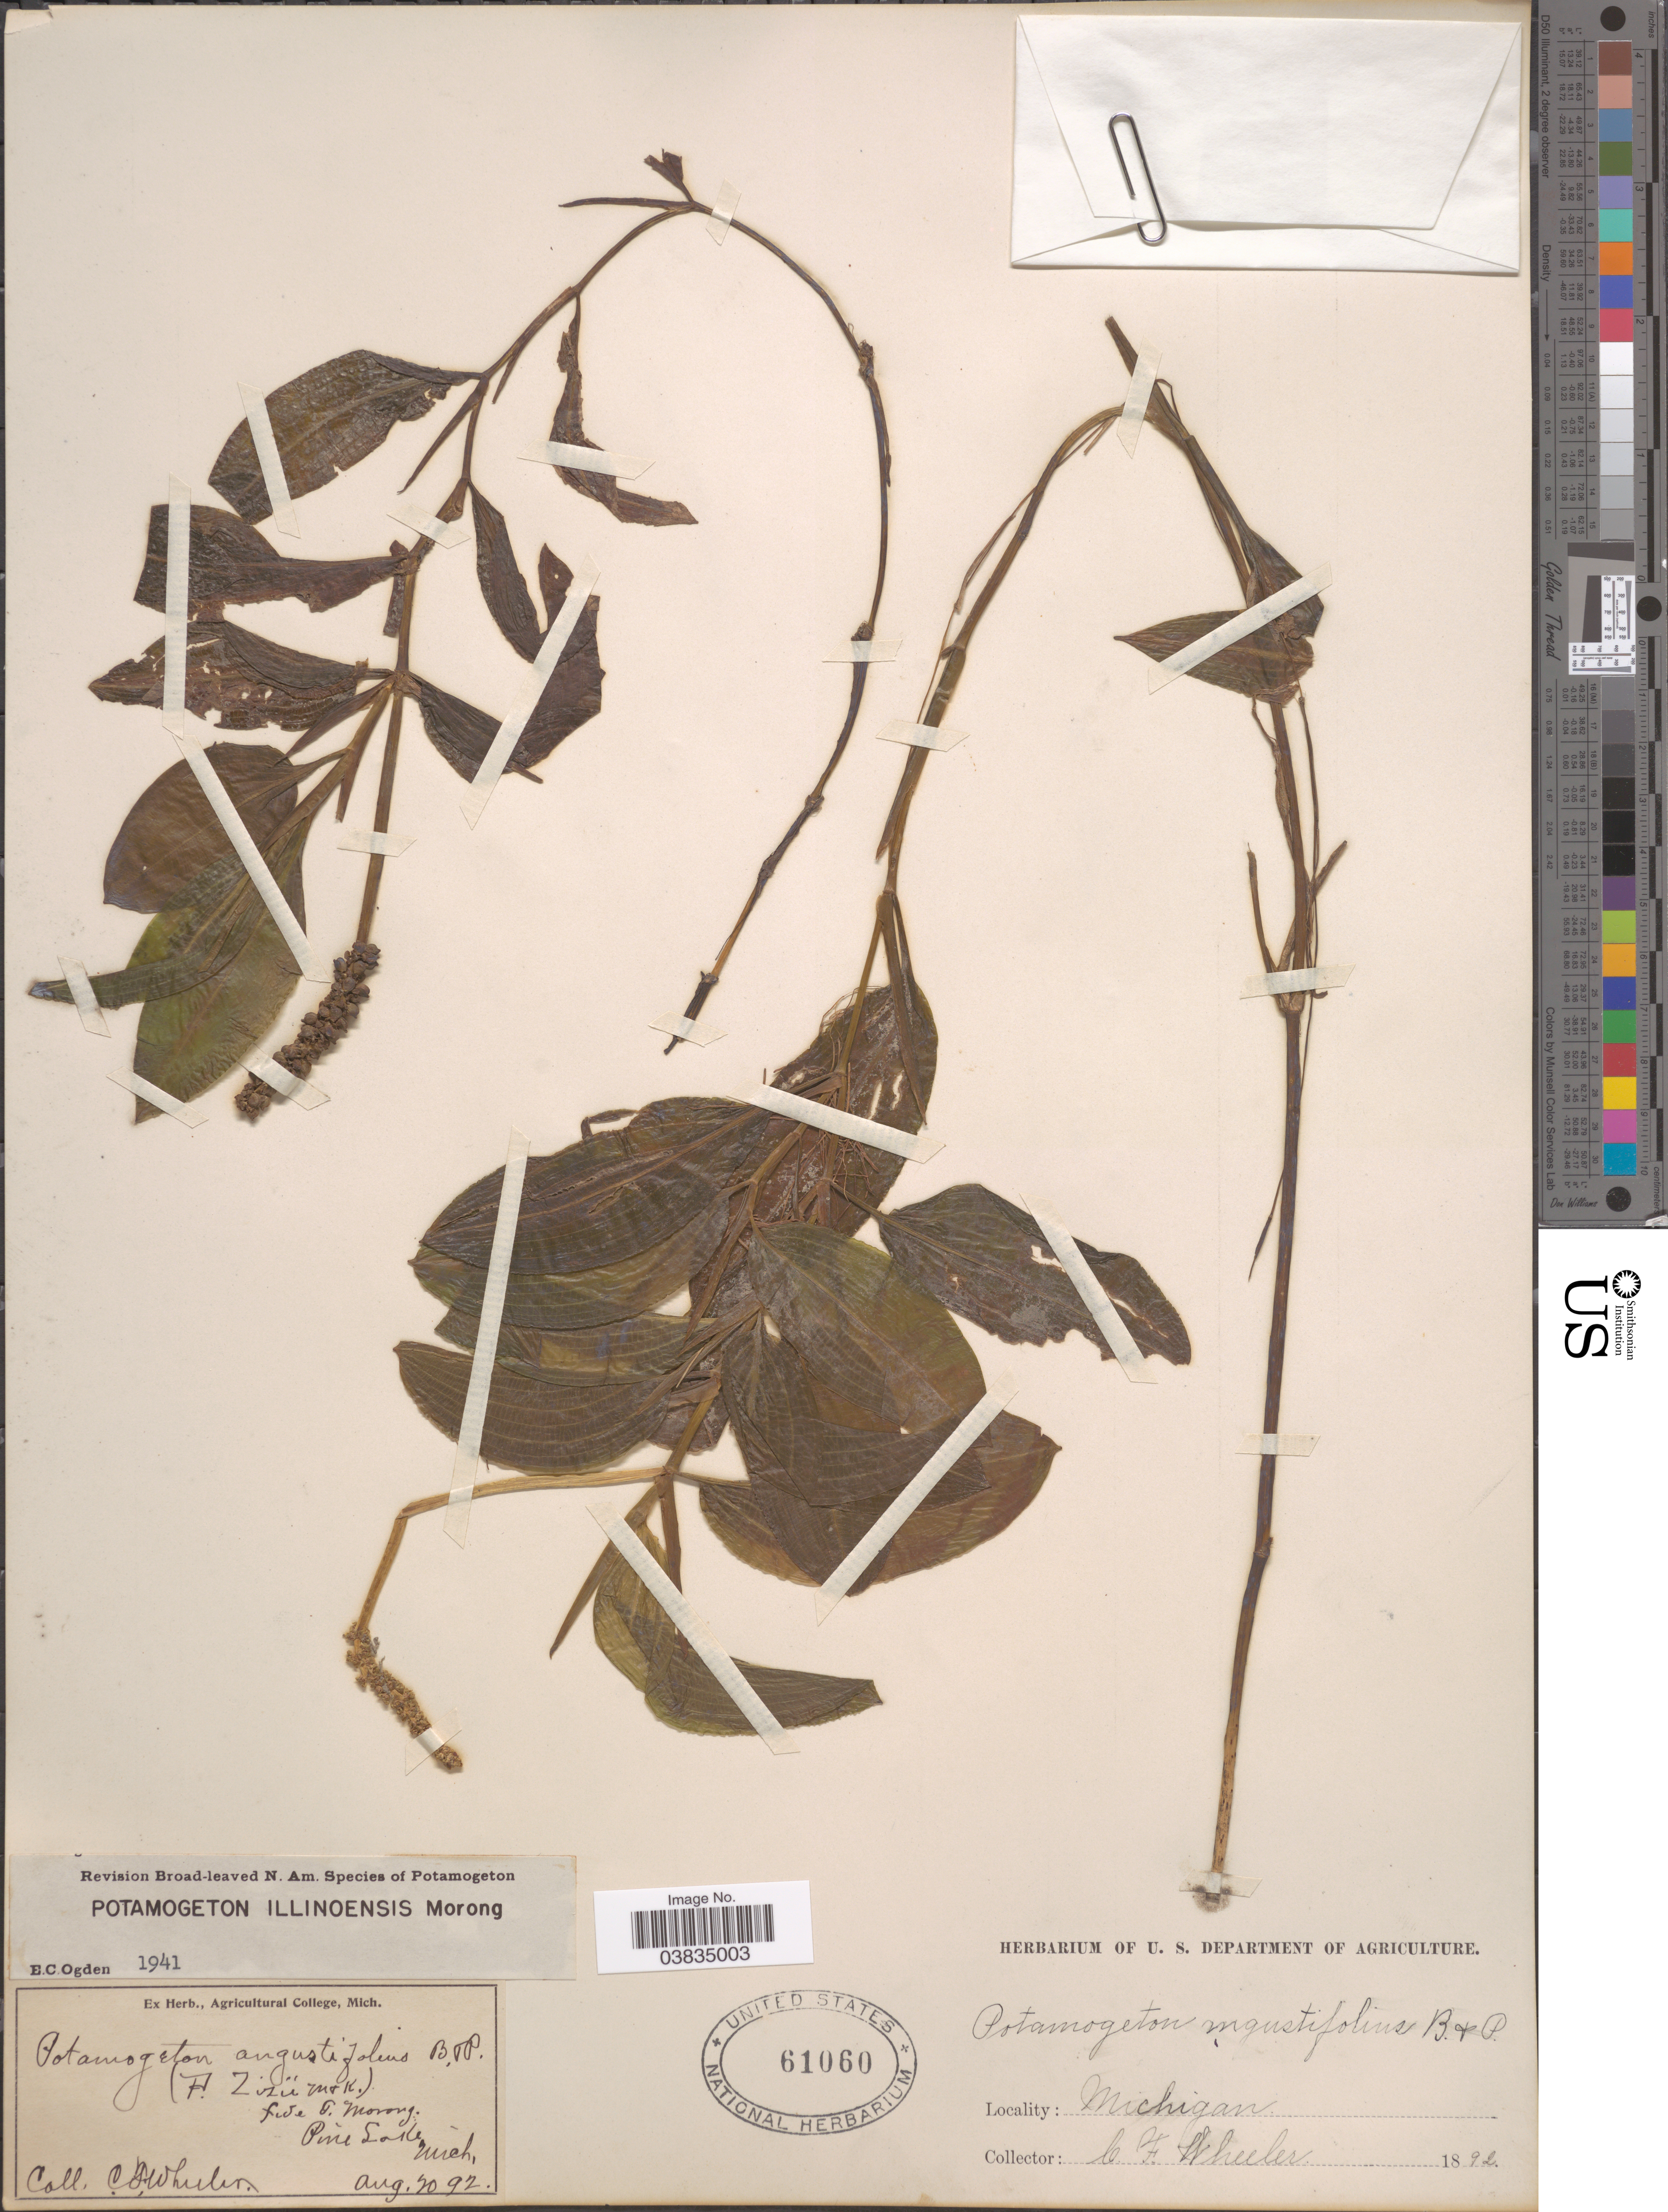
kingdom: Plantae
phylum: Tracheophyta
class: Liliopsida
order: Alismatales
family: Potamogetonaceae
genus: Potamogeton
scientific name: Potamogeton illinoensis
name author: Morong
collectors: C. Wheeler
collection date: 1892-08-20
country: United States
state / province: Michigan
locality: Pine Lake.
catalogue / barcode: US 61060